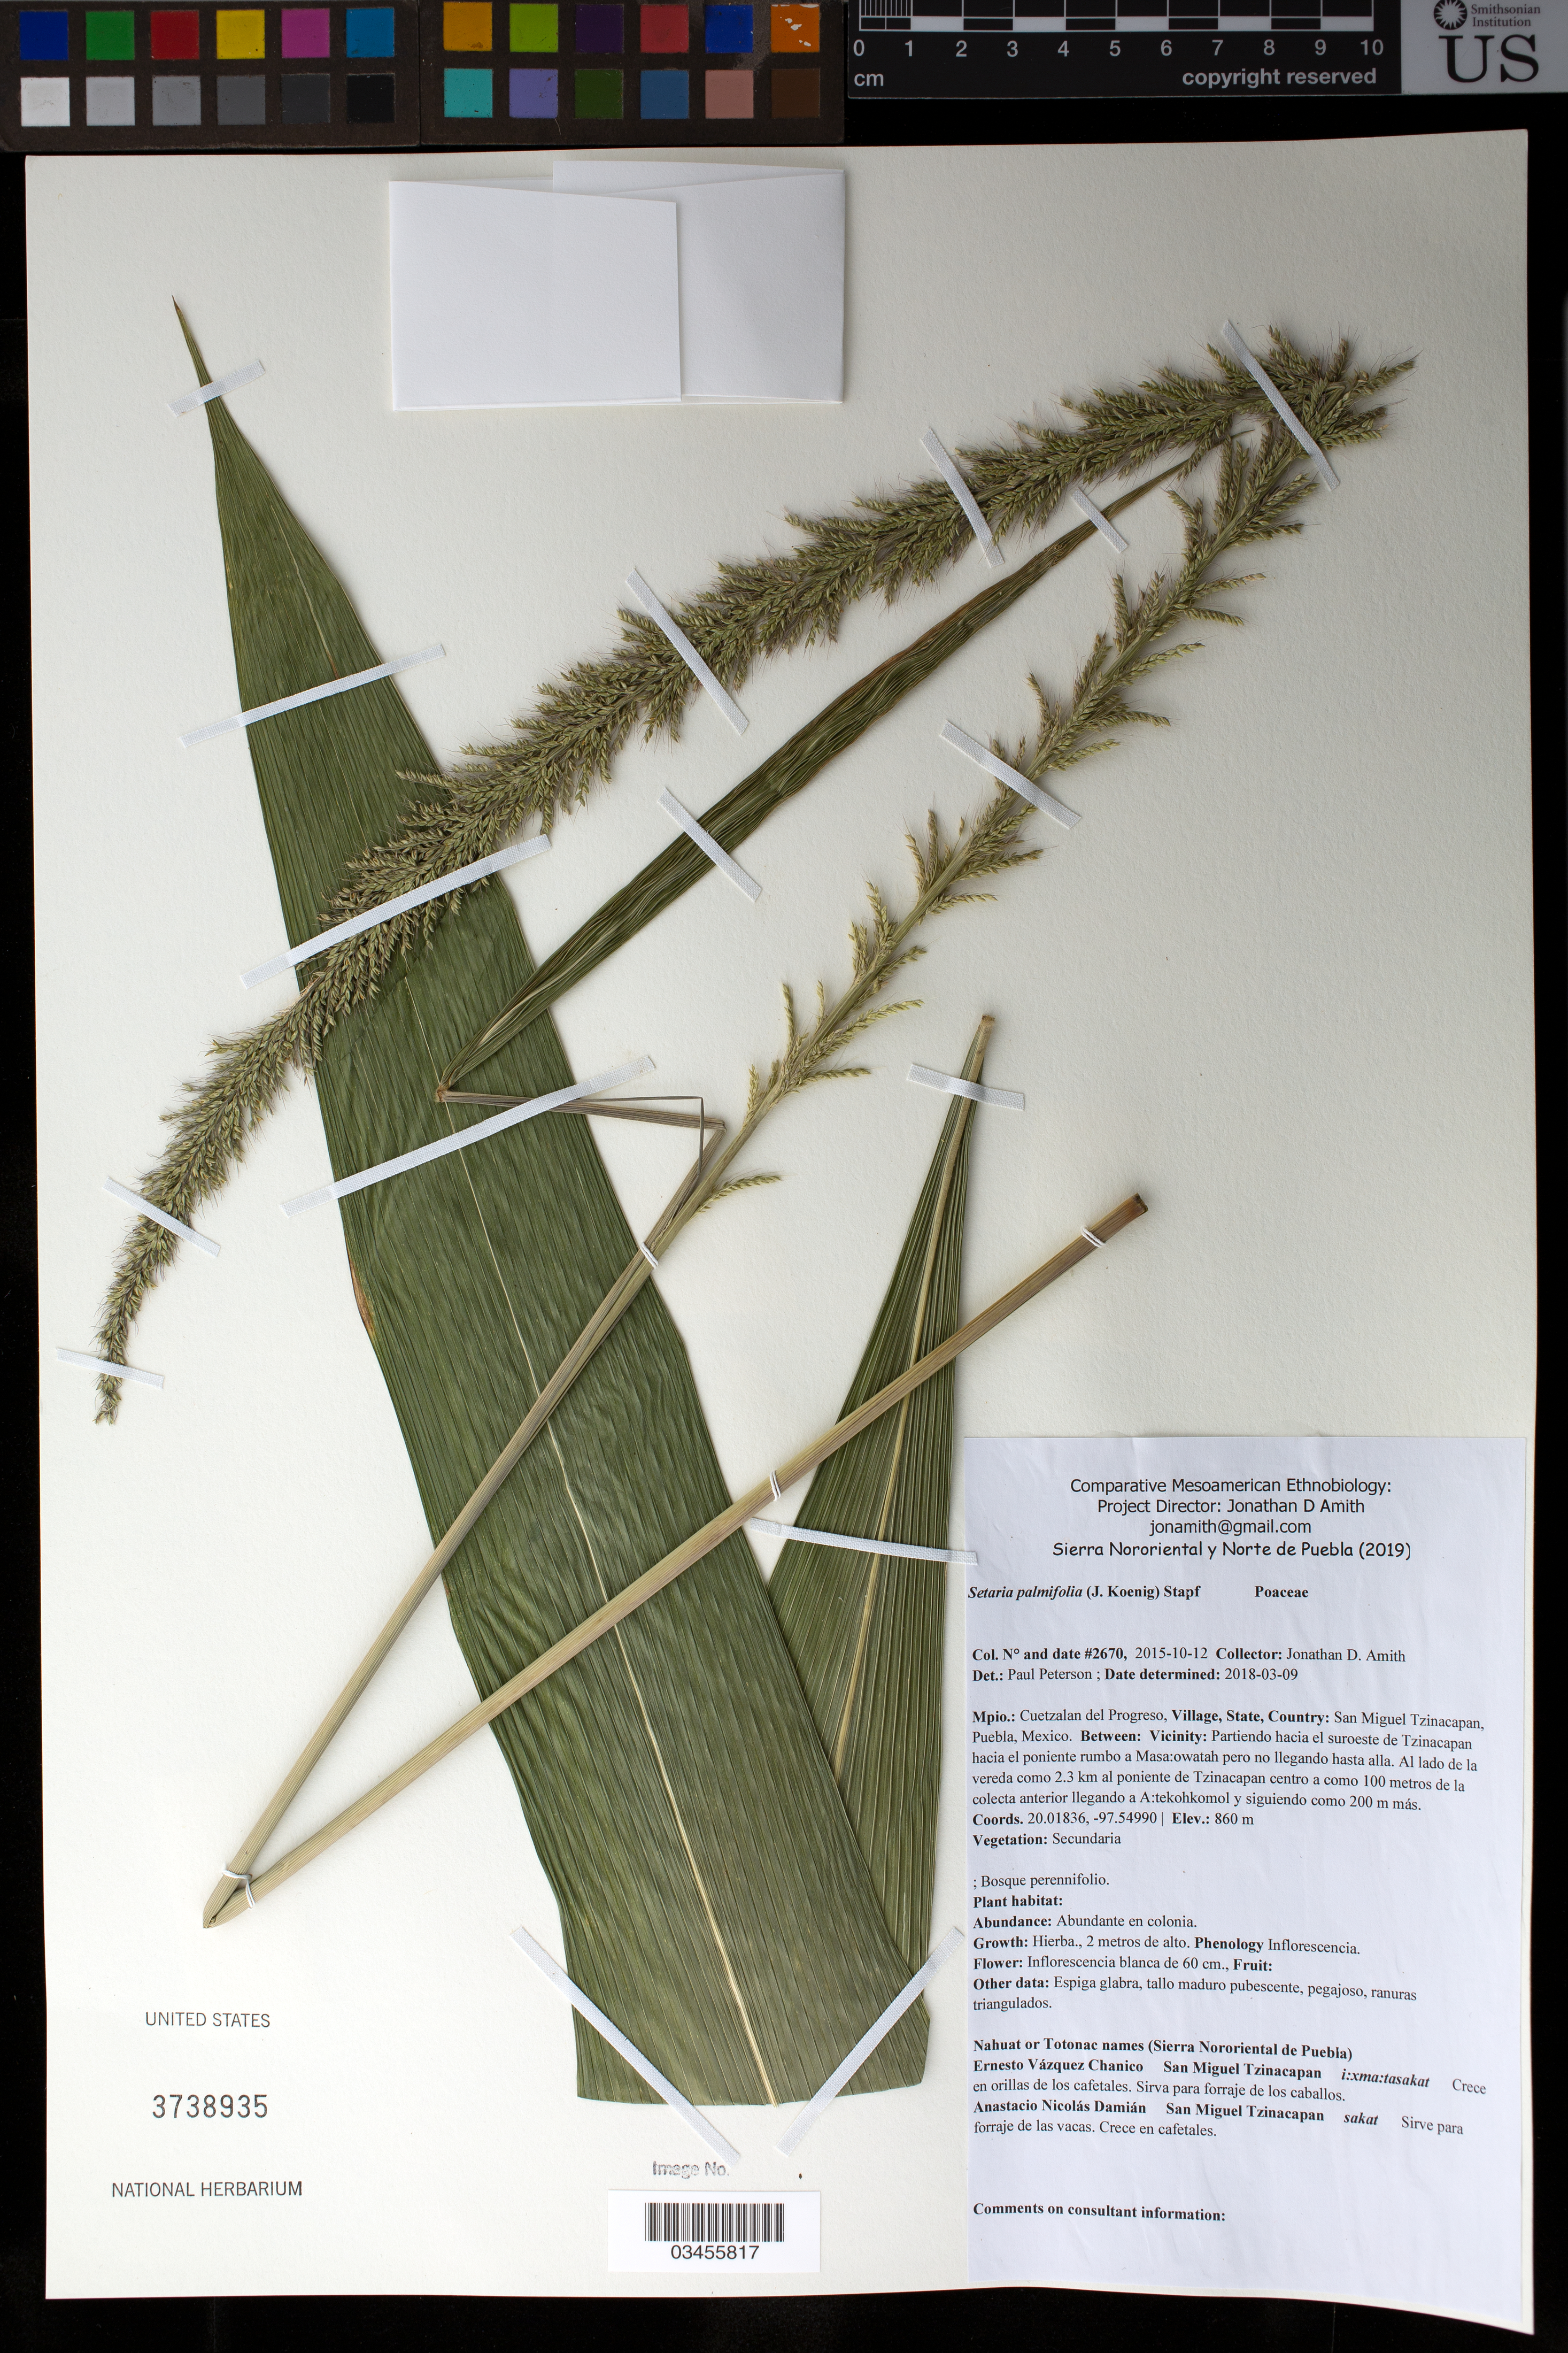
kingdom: Plantae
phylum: Tracheophyta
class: Liliopsida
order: Poales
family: Poaceae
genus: Setaria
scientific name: Setaria palmifolia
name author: (J. Koenig) Stapf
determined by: Peterson, Paul M., (BOT), Smithsonian Institution - National Museum of Natural History (UNITED STATES)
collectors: J. D. Amith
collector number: JDA_02670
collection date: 2015-10-12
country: México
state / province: Puebla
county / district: Cuetzalan del Progreso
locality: PUEBLO: San Miguel Tzinacapan; LOCALIDAD EXACTA: Partiendo hacia el suroeste de Tzinacapan hacia el poniente rumbo a Masa:owatah pero no llegando hasta allá. Al lado de la vereda como 2.3 km al poniente de Tzinacapan centro a como 100 metros de la colecta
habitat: Bosque perennifolio.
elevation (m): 860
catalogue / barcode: US 3738935